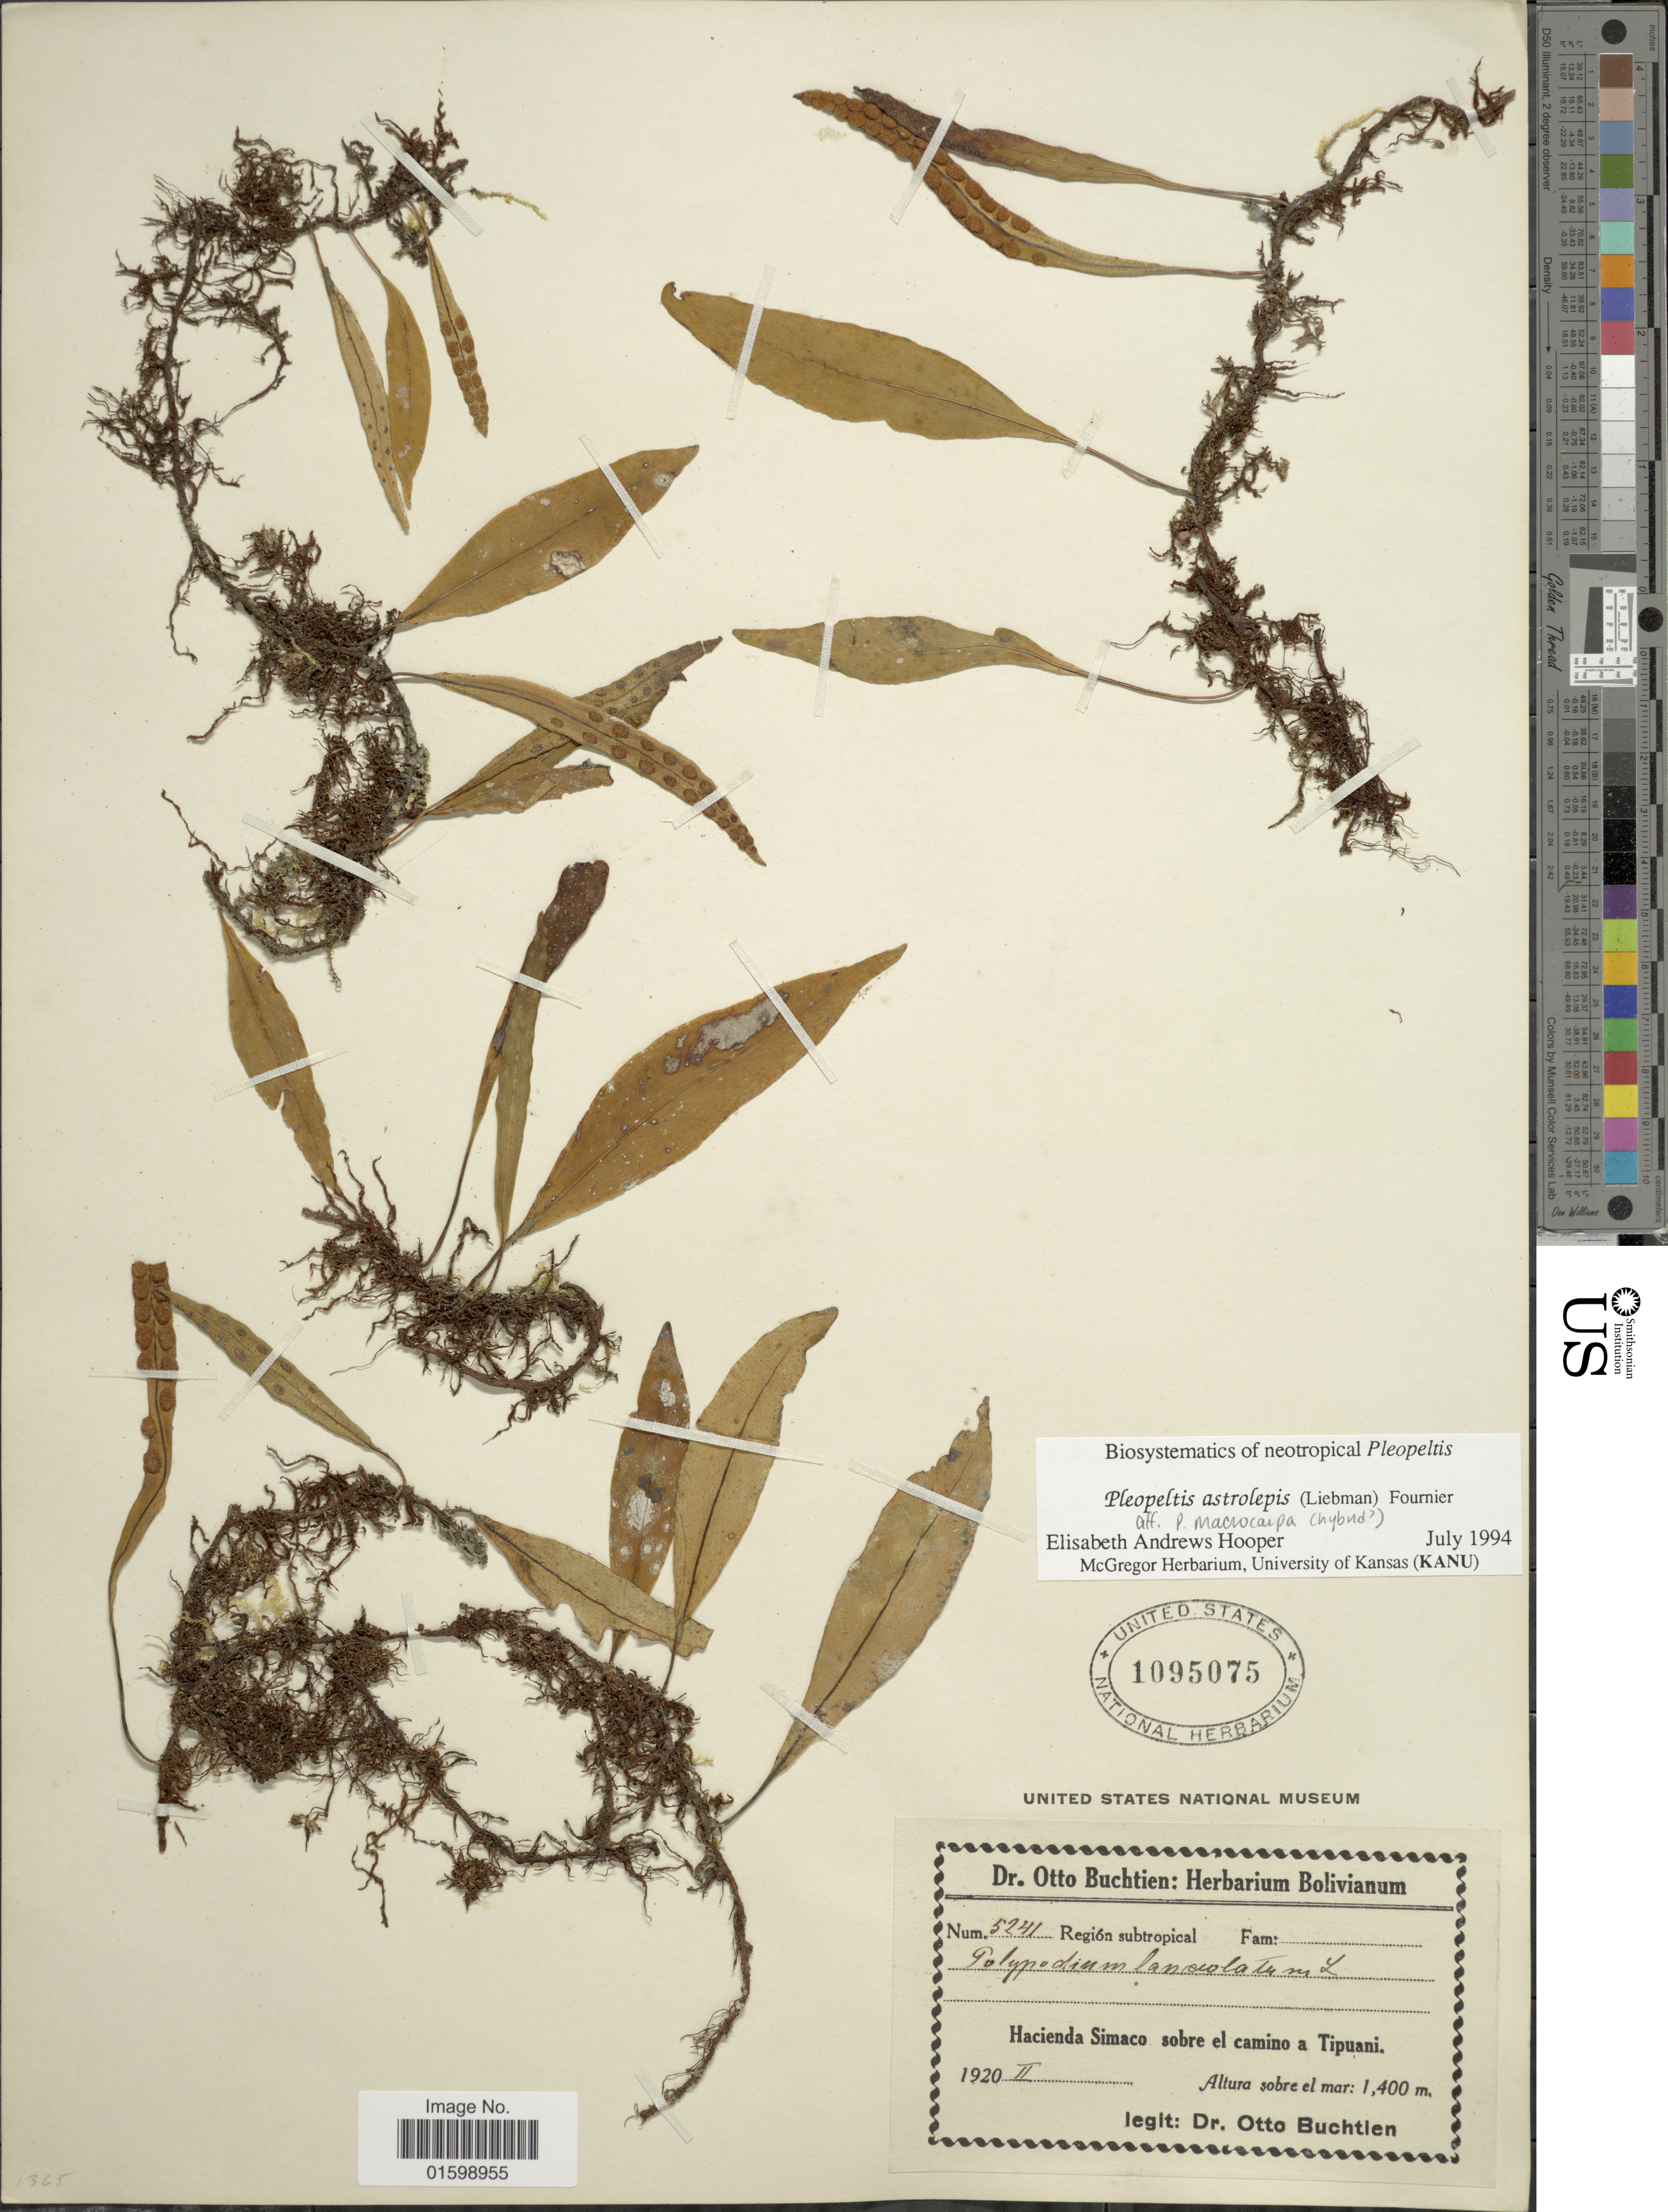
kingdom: Plantae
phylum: Tracheophyta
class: Polypodiopsida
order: Polypodiales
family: Polypodiaceae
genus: Pleopeltis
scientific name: Pleopeltis astrolepis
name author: (Liebm.) E. Fourn.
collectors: O. Buchtien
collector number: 5241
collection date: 1920-02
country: Bolivia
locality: Región subtropical, hacienda Simaco sobre el camino a Tiipuani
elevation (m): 1400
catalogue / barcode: US 1095075